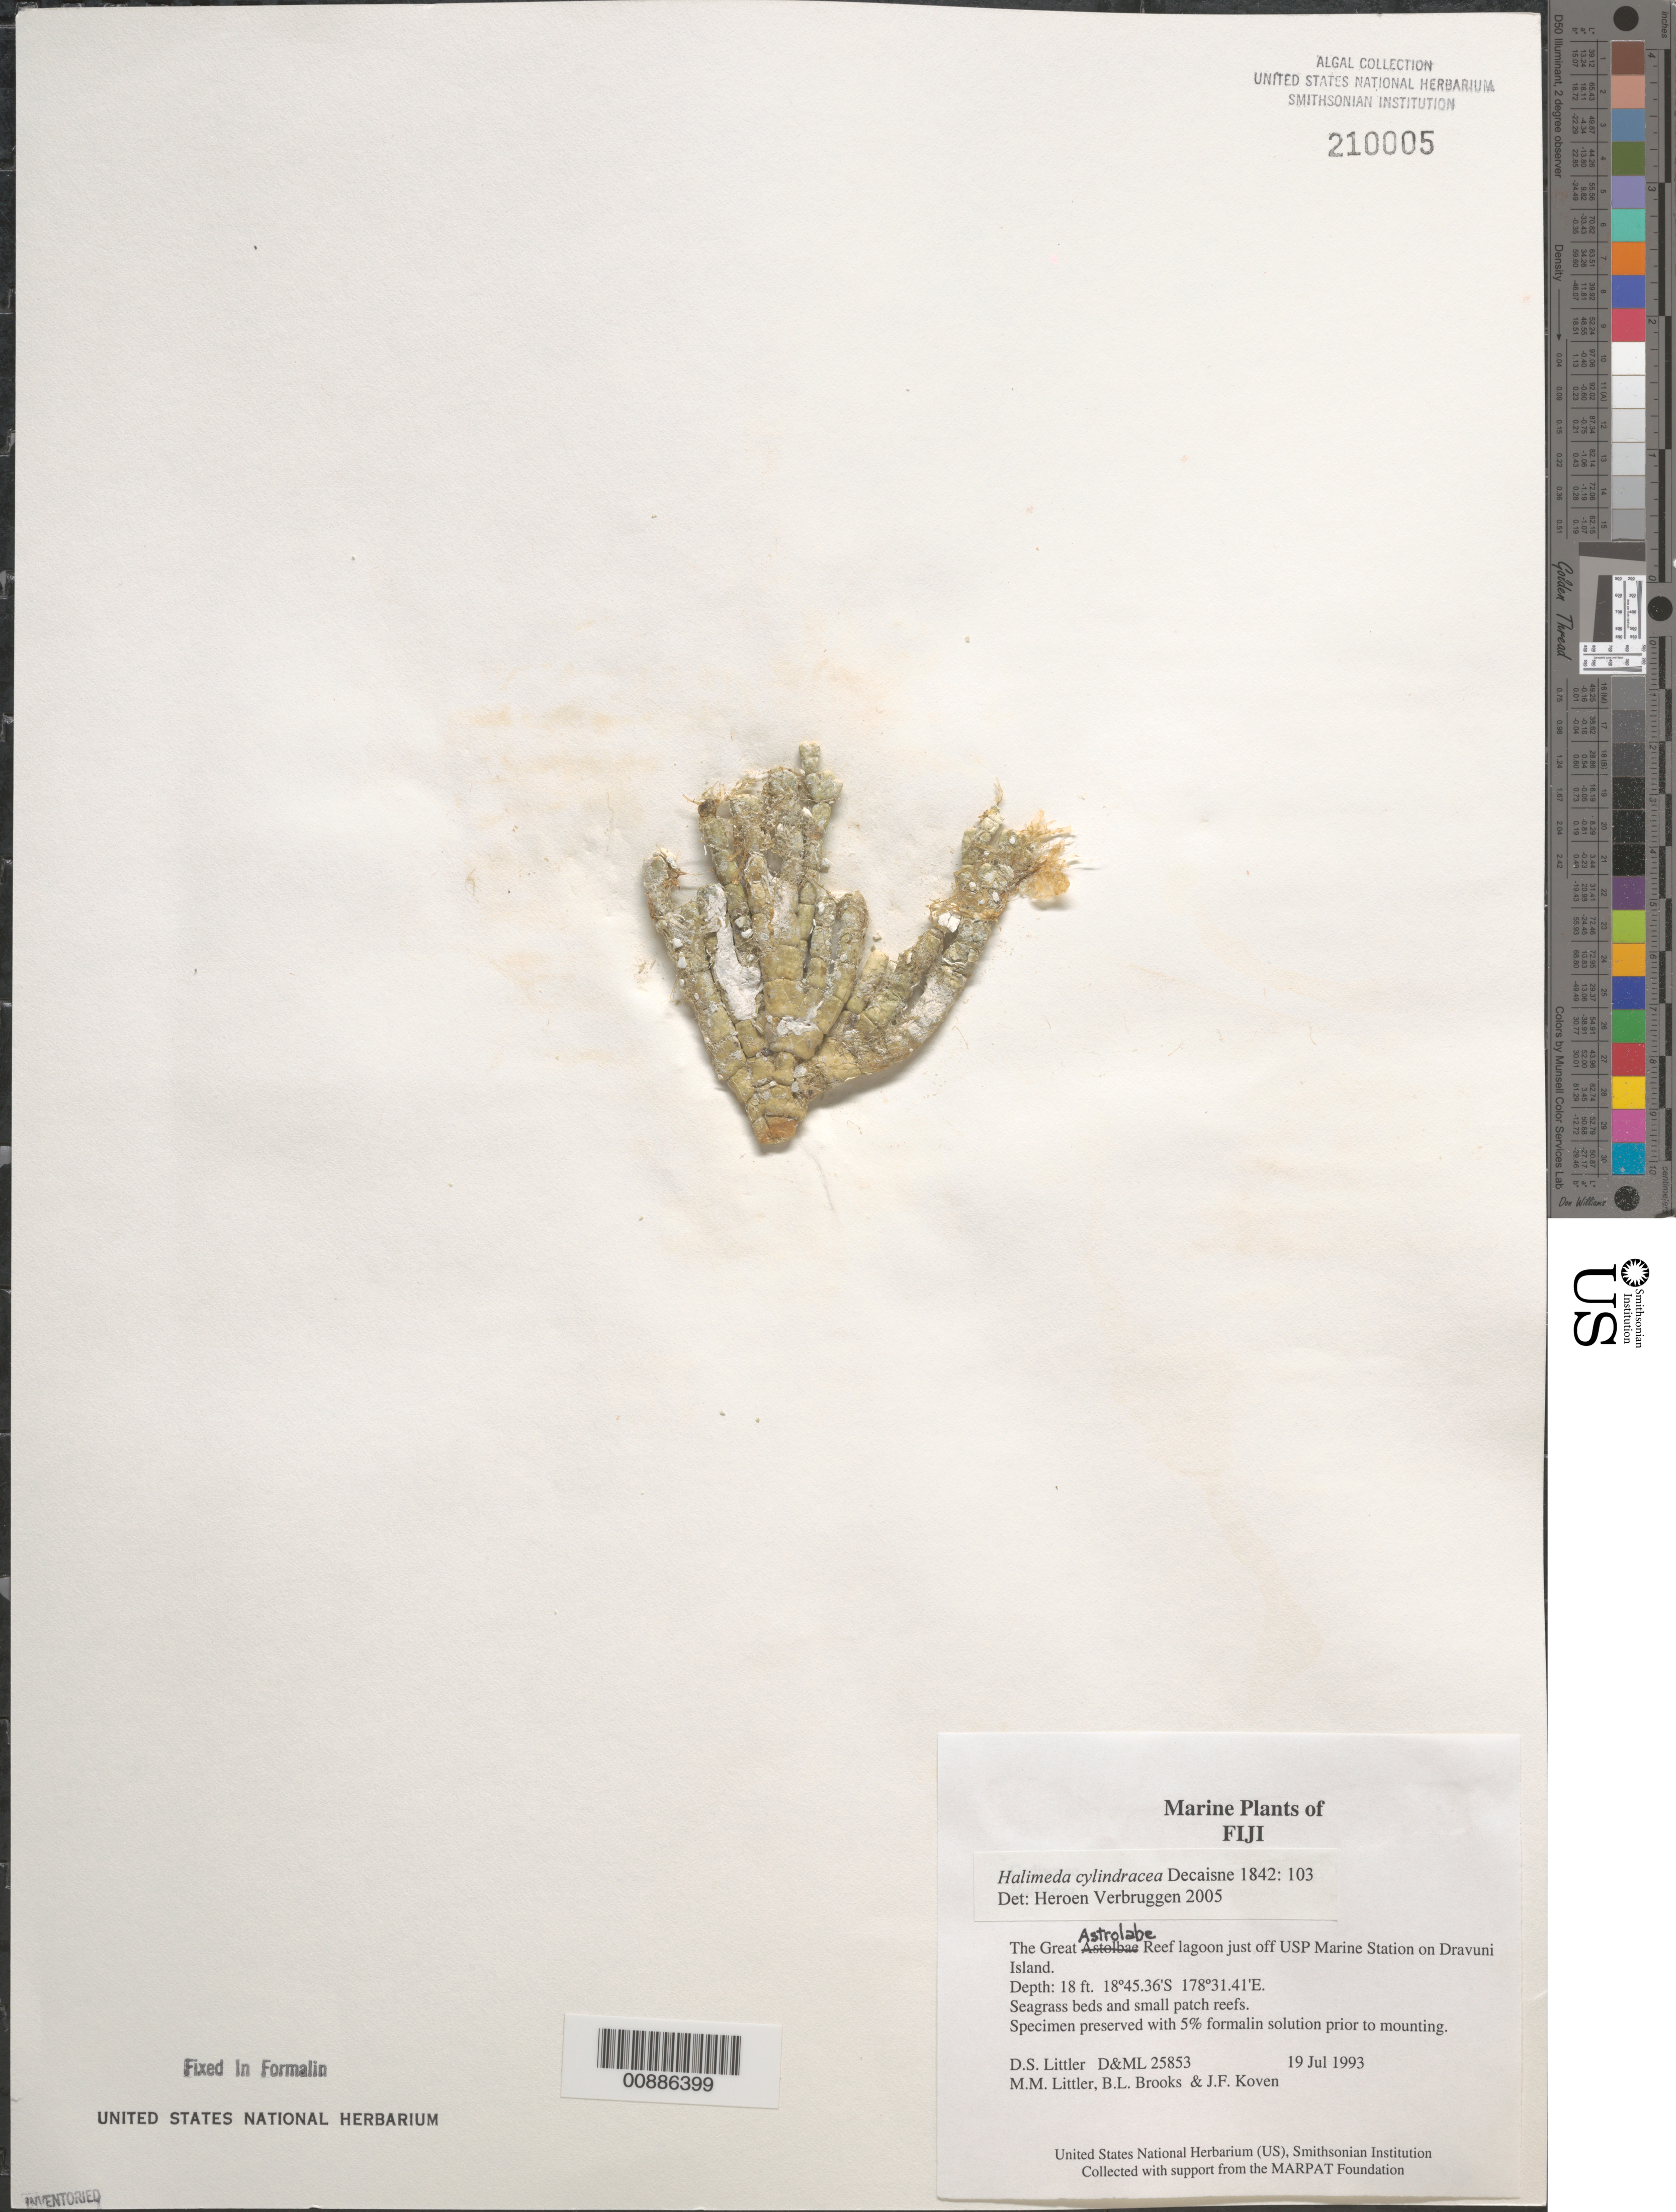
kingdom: Plantae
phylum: Chlorophyta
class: Ulvophyceae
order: Bryopsidales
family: Halimedaceae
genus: Halimeda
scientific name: Halimeda cylindracea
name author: Decne.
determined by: Verbruggen, H.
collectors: D. S. Littler, M. M. Littler, B. Brooks & J. Koven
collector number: D&ML 25853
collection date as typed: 19 Jul 1993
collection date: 1993-07-19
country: Fiji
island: Dravuni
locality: Great Astrolabe Reef lagoon just off USP Marine Station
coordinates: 18 45.36'S, 178 31.41'E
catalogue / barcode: US 210005